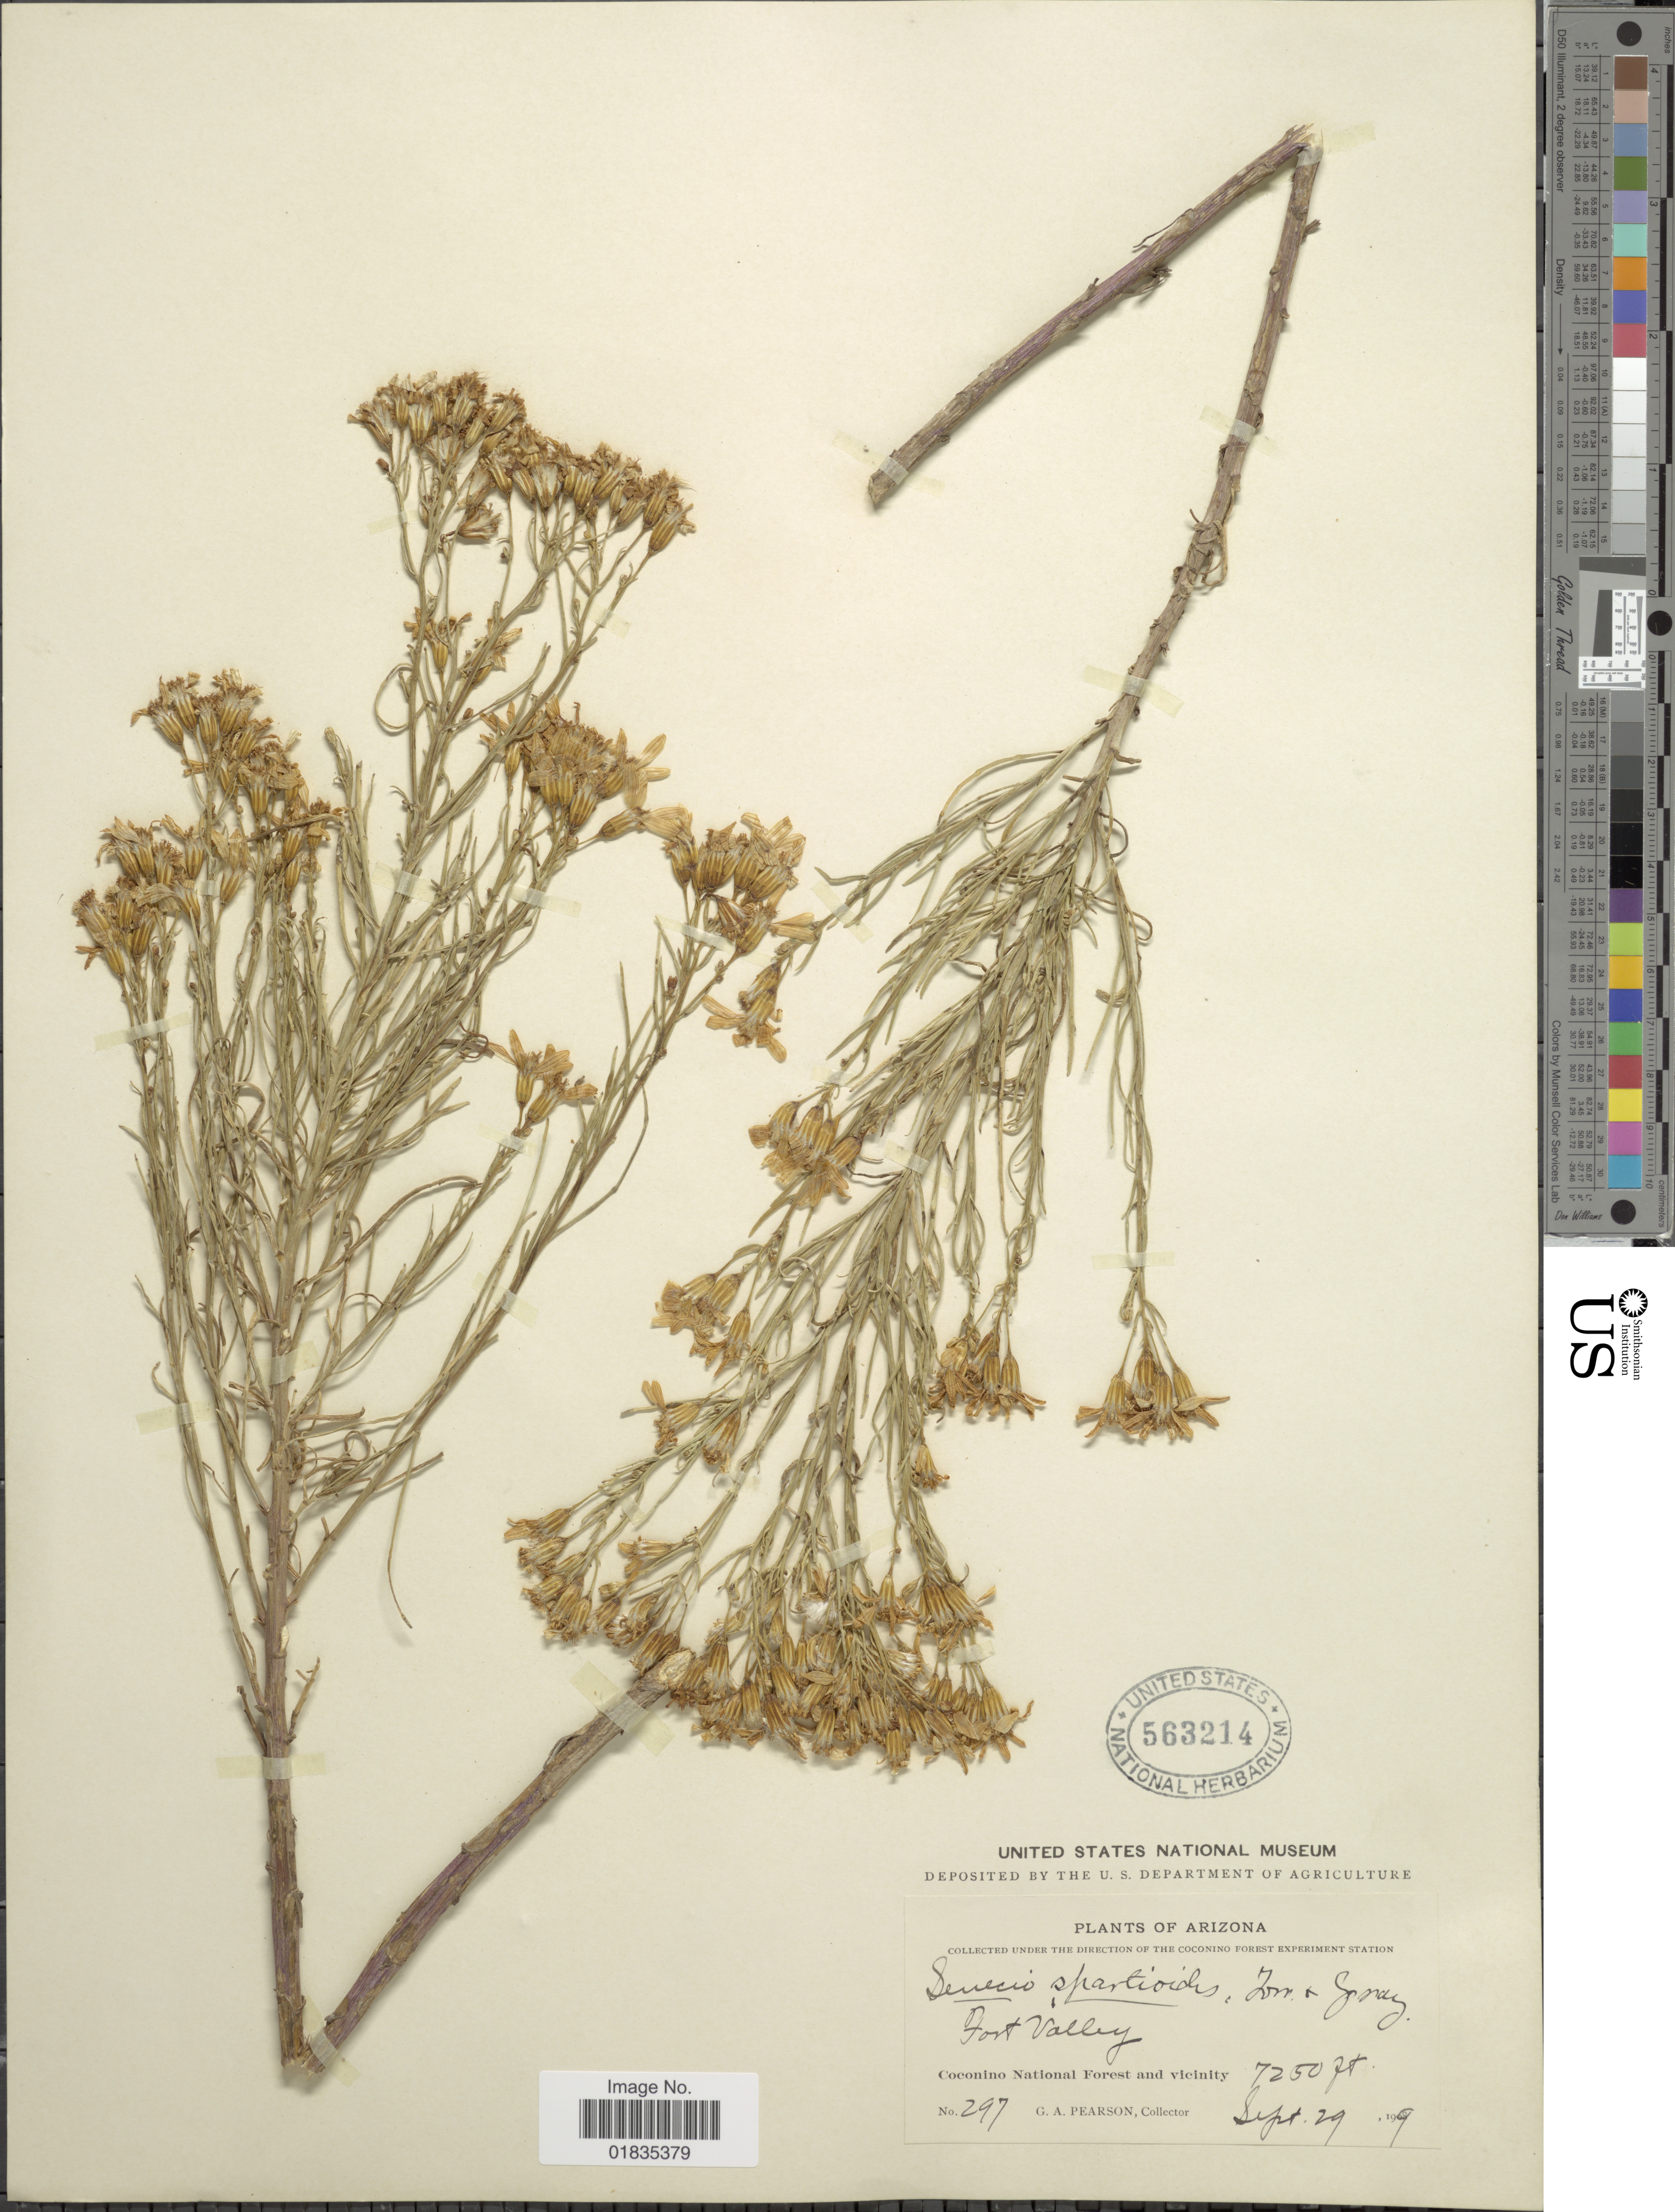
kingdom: Plantae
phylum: Tracheophyta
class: Magnoliopsida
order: Asterales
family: Asteraceae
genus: Senecio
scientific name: Senecio spartioides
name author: Torr. & A. Gray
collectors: G. A. Pearson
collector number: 297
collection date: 1909-09-29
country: United States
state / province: Arizona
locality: Fort Valley, Coconino National Forest and vicinity.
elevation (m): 2210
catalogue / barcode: US 563214